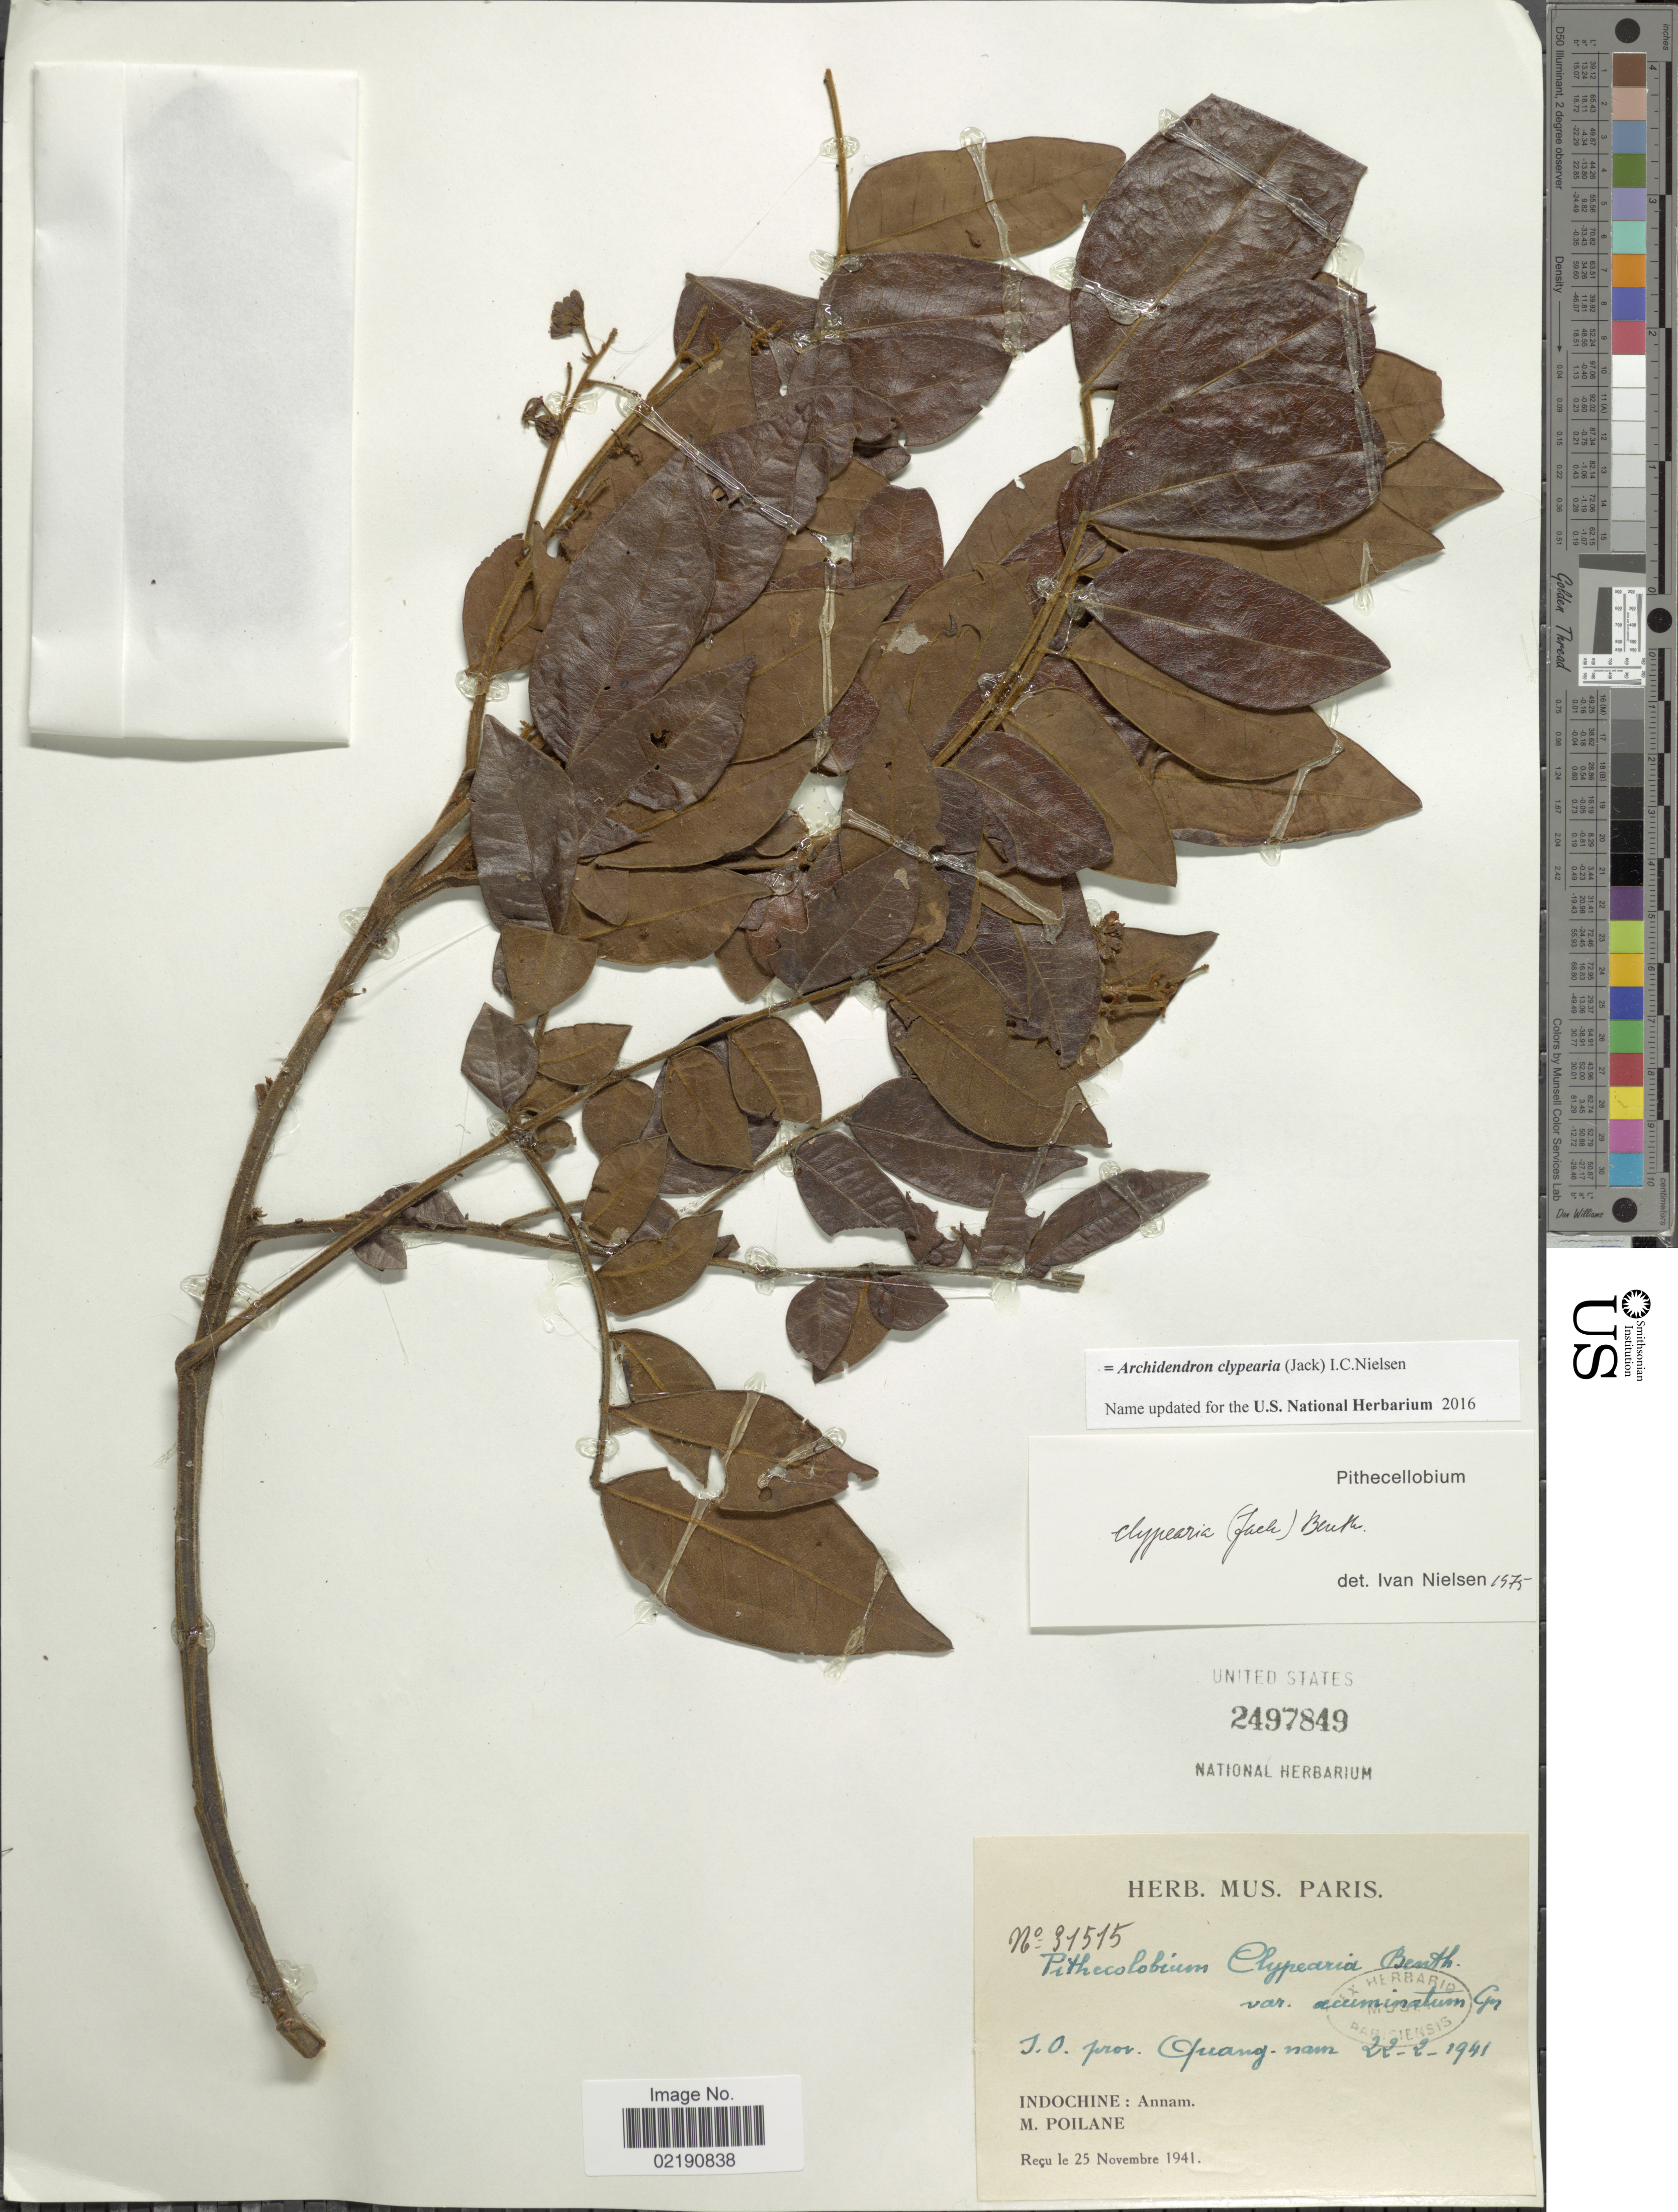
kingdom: Plantae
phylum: Tracheophyta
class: Magnoliopsida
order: Fabales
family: Fabaceae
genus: Archidendron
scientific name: Archidendron clypearia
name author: (Jack) I.C. Nielsen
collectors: M. Poilane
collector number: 31515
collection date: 1941-11-25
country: Vietnam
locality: S.O. prov. Oprang-nam, Indochine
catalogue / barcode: US 2497849